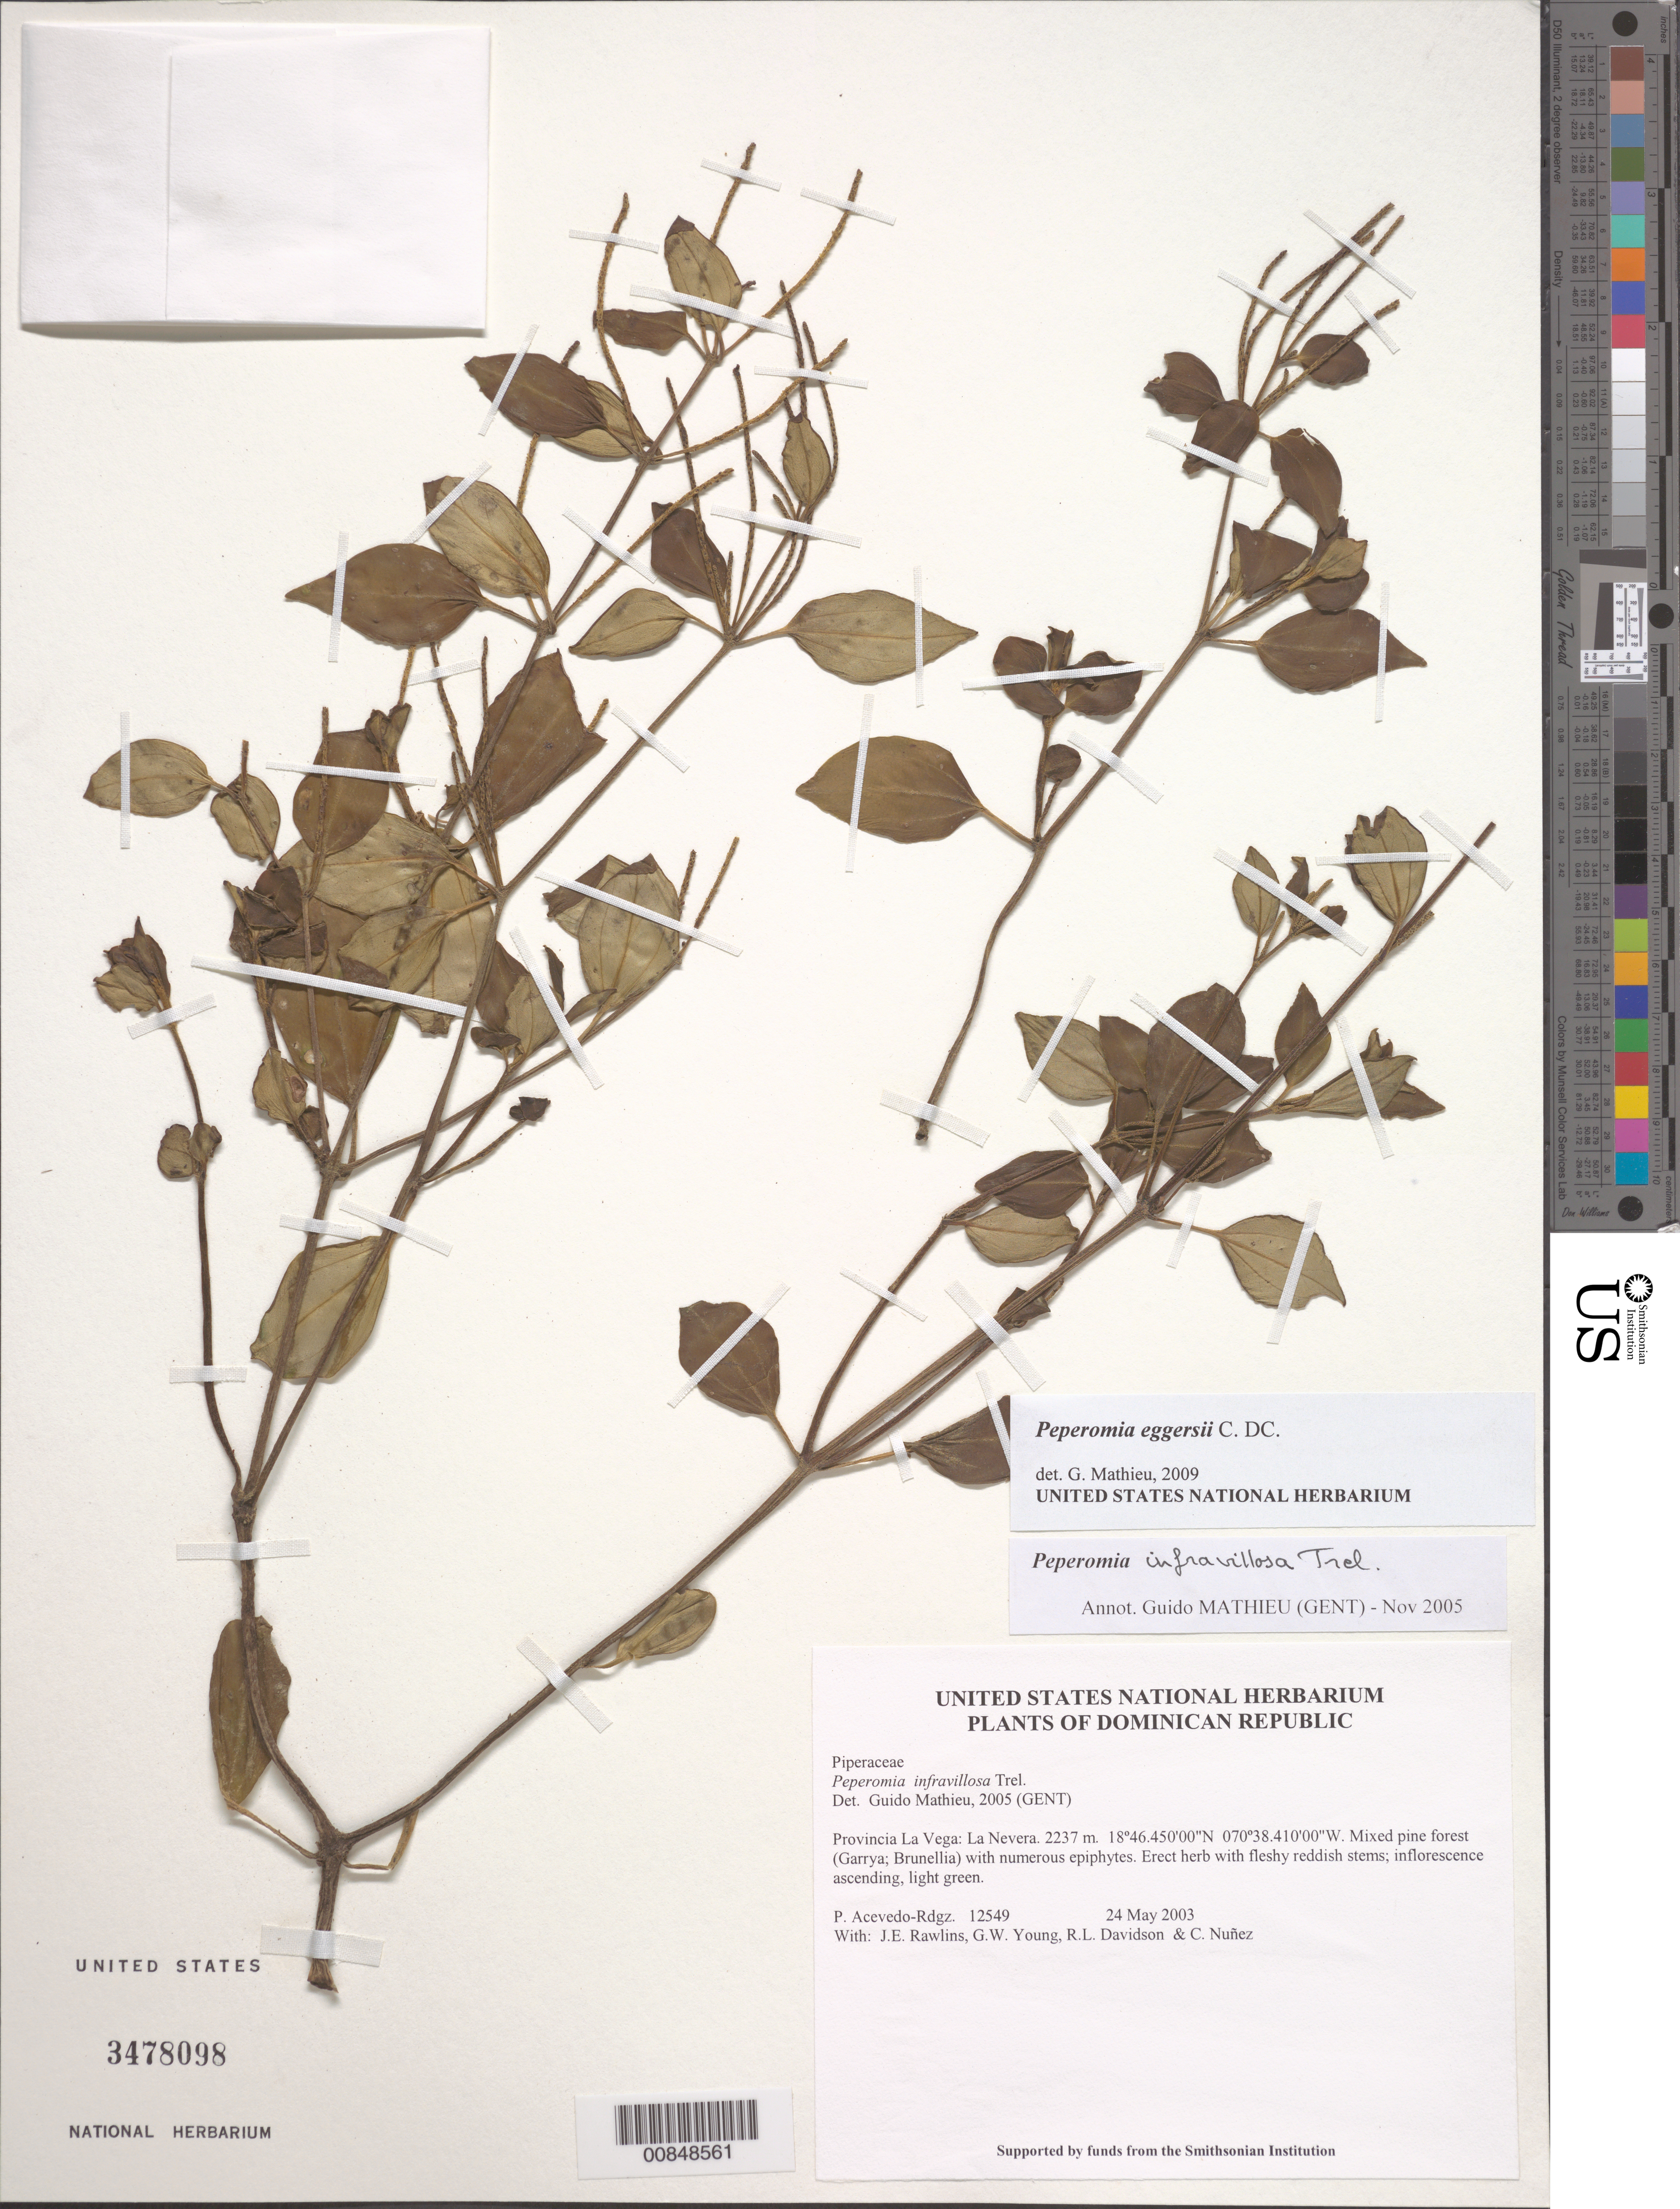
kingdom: Plantae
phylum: Tracheophyta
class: Magnoliopsida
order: Piperales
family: Piperaceae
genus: Peperomia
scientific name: Peperomia eggersii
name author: C. DC.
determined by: Mathieu, Guido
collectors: P. Acevedo-Rodr., J. Rawlins, G. Young, R. Davidson & C. Nunez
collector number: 12549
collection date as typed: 24 May 2003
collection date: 2003-05-24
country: Dominican Republic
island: Hispaniola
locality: Provincia La Vega: La Nevera.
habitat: Mixed pine forest (Garrya; Brunellia) with numerous epiphytes.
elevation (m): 2237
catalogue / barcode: US 3478098